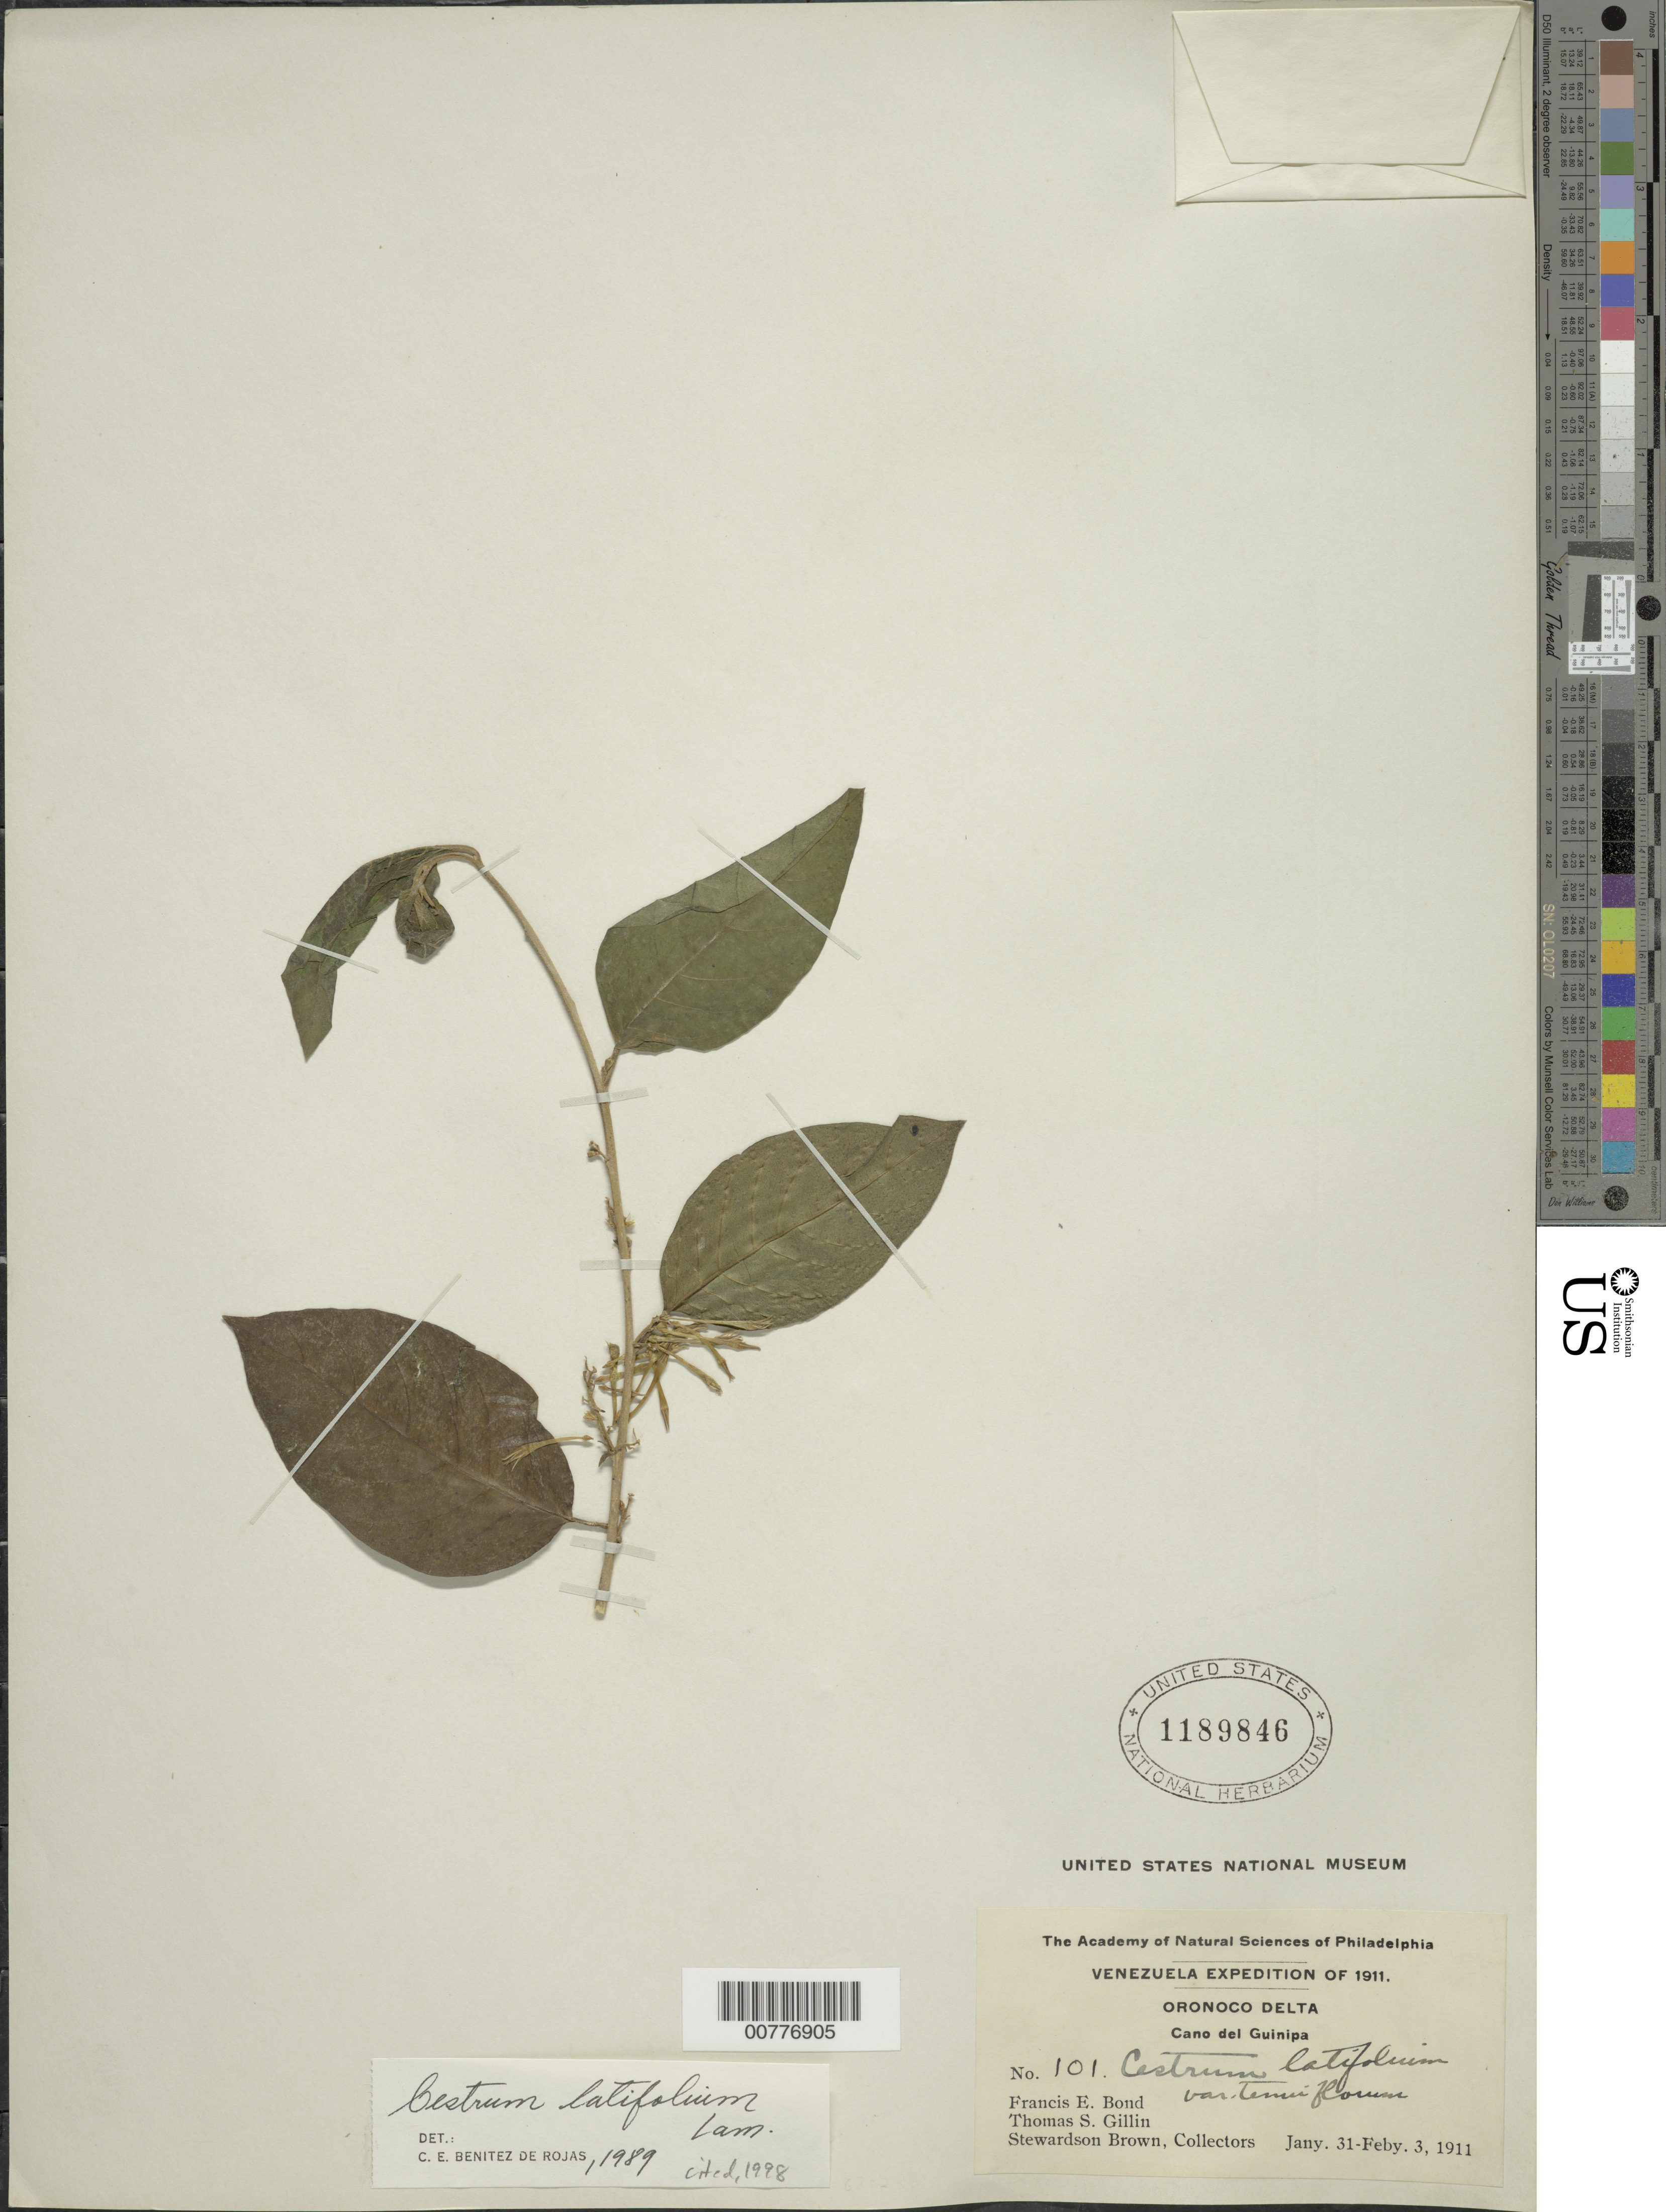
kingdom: Plantae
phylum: Tracheophyta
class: Magnoliopsida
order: Solanales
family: Solanaceae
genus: Cestrum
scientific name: Cestrum latifolium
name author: Lam.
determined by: de Rojas, C. E. B.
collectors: F. Bond, T. Gillin & S. Brown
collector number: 101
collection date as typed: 31 January -3 February 1911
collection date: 1911-01-31/1911-02-03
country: Venezuela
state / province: Monagas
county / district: Maturin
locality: Oronoco Delta along Rio Guanipa, including Indian and Creole villages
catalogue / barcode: US 1189846